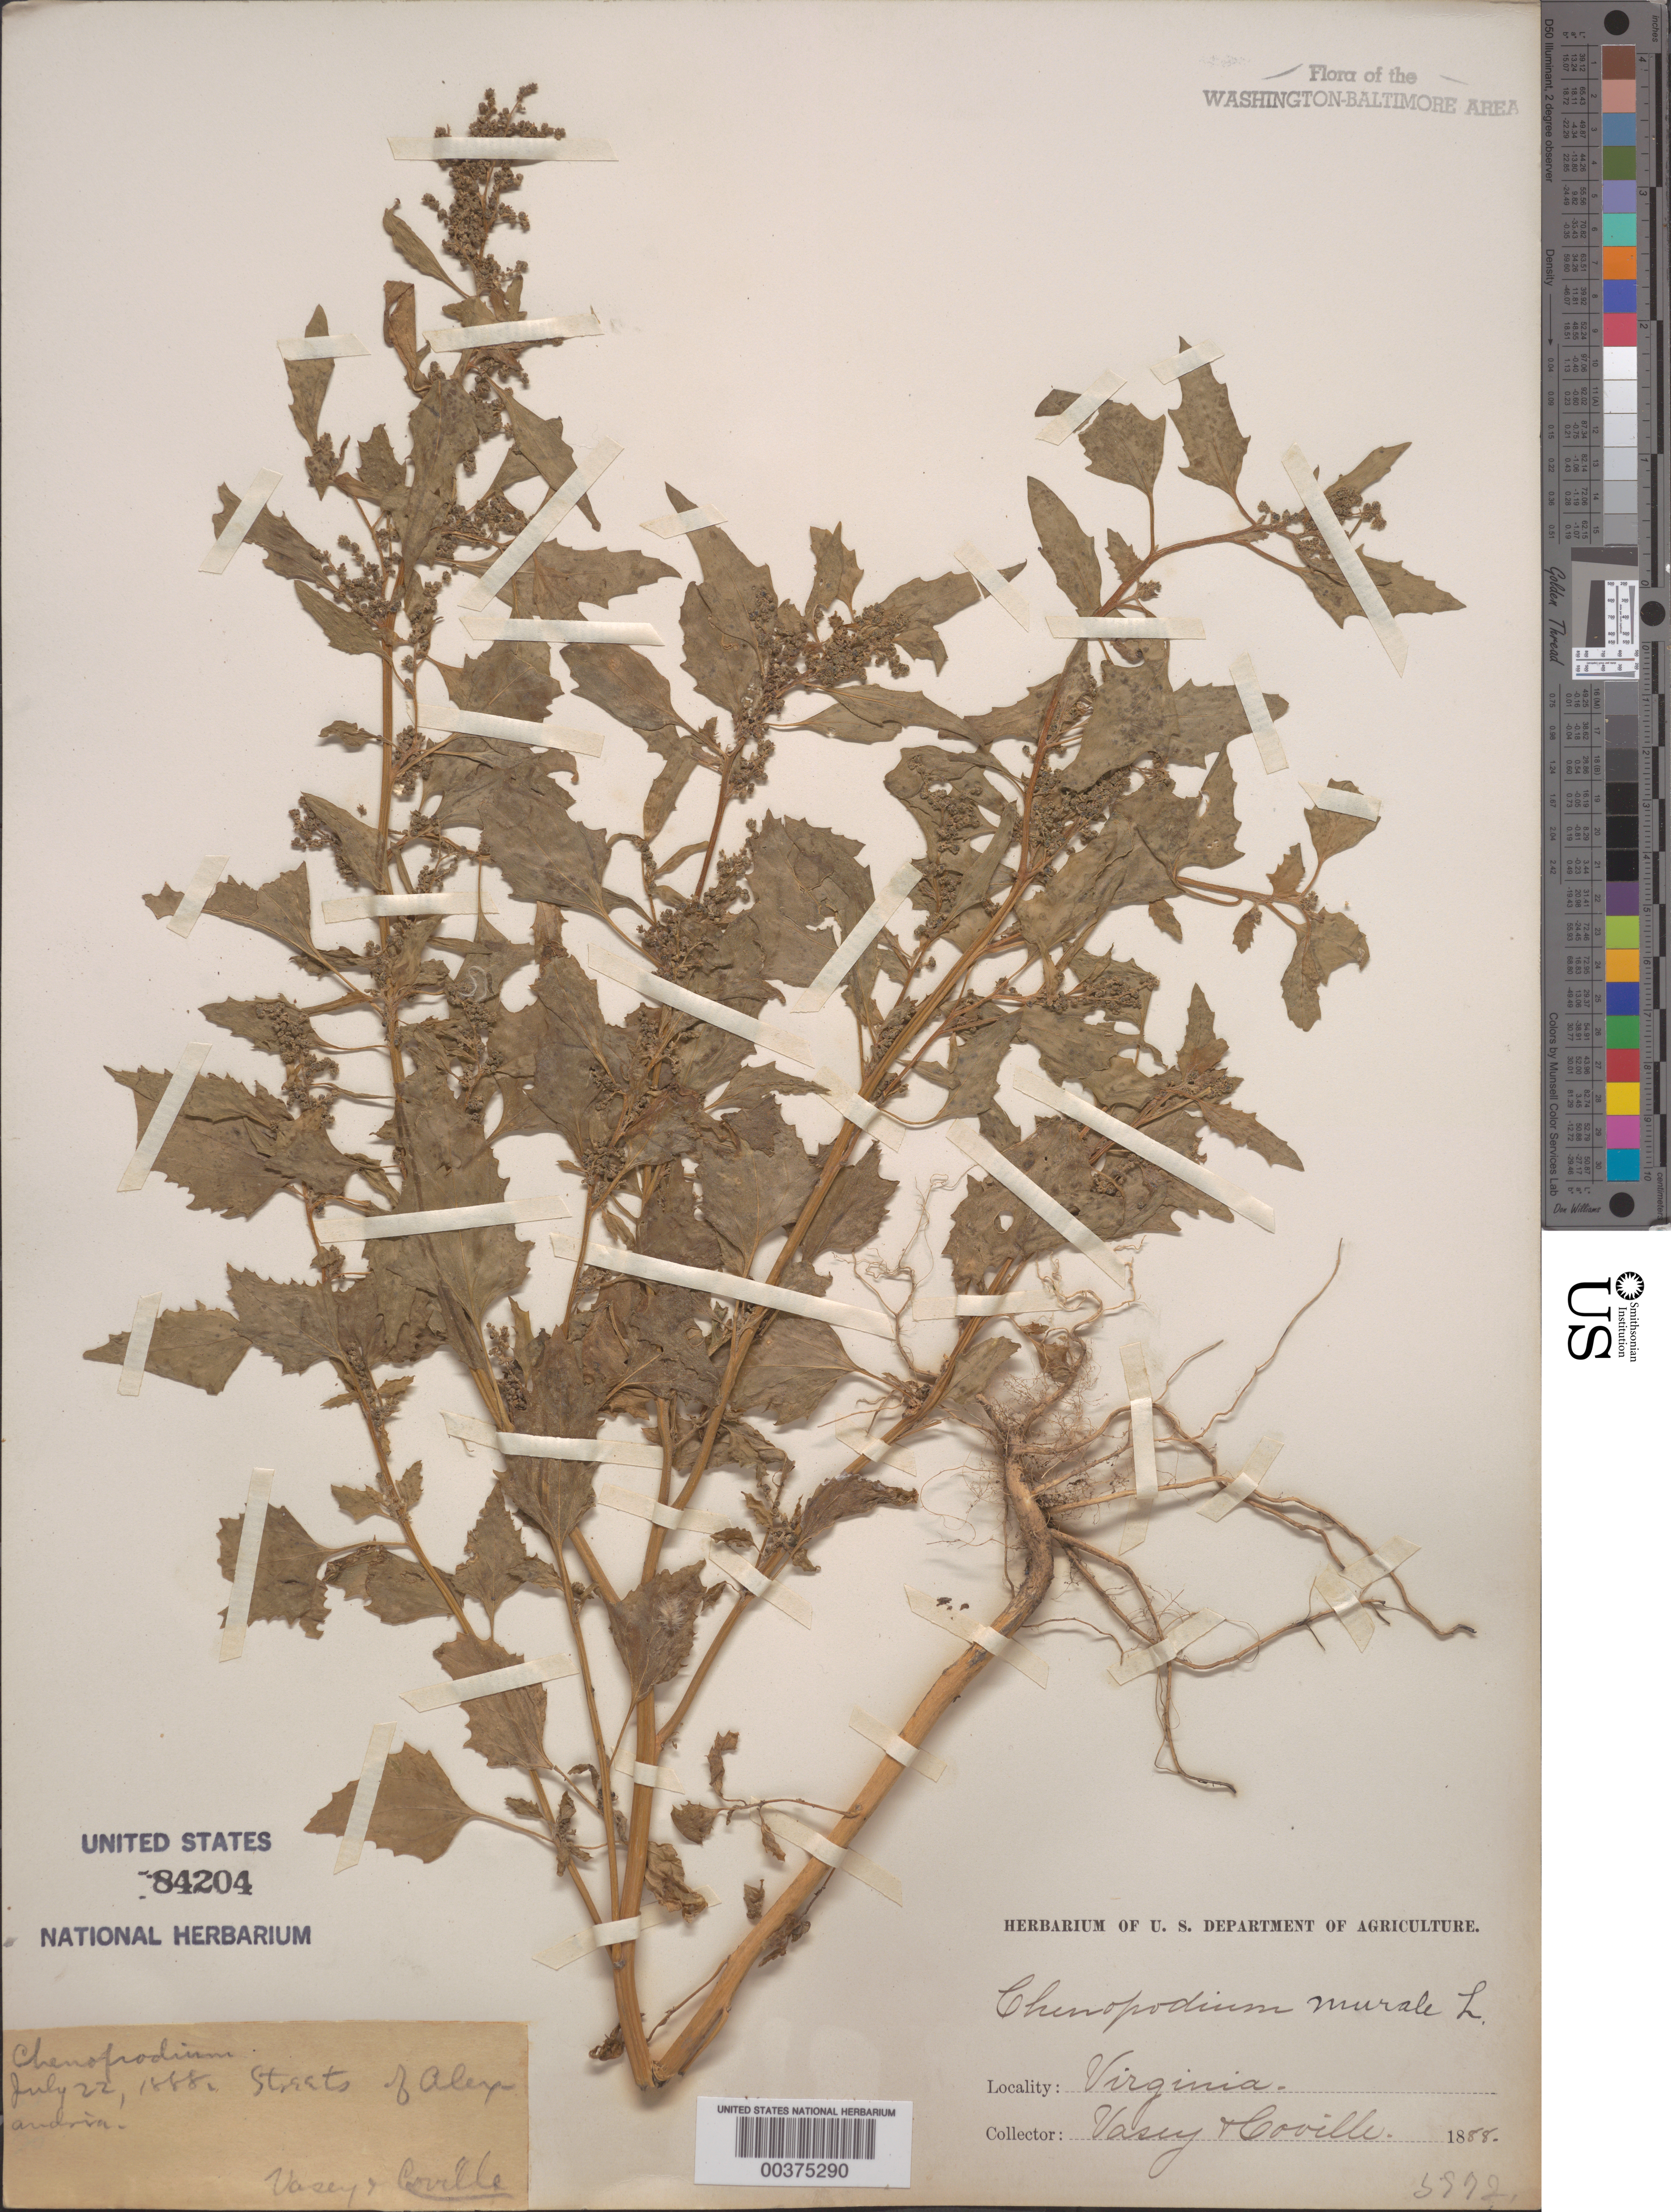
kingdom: Plantae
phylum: Tracheophyta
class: Magnoliopsida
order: Caryophyllales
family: Amaranthaceae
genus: Chenopodium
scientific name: Chenopodium murale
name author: L.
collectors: G. R. Vasey & F. V. Coville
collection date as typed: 22 Jul 1888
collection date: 1888-07-22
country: United States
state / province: Virginia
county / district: City of Alexandria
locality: Alexandria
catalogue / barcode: US 84204